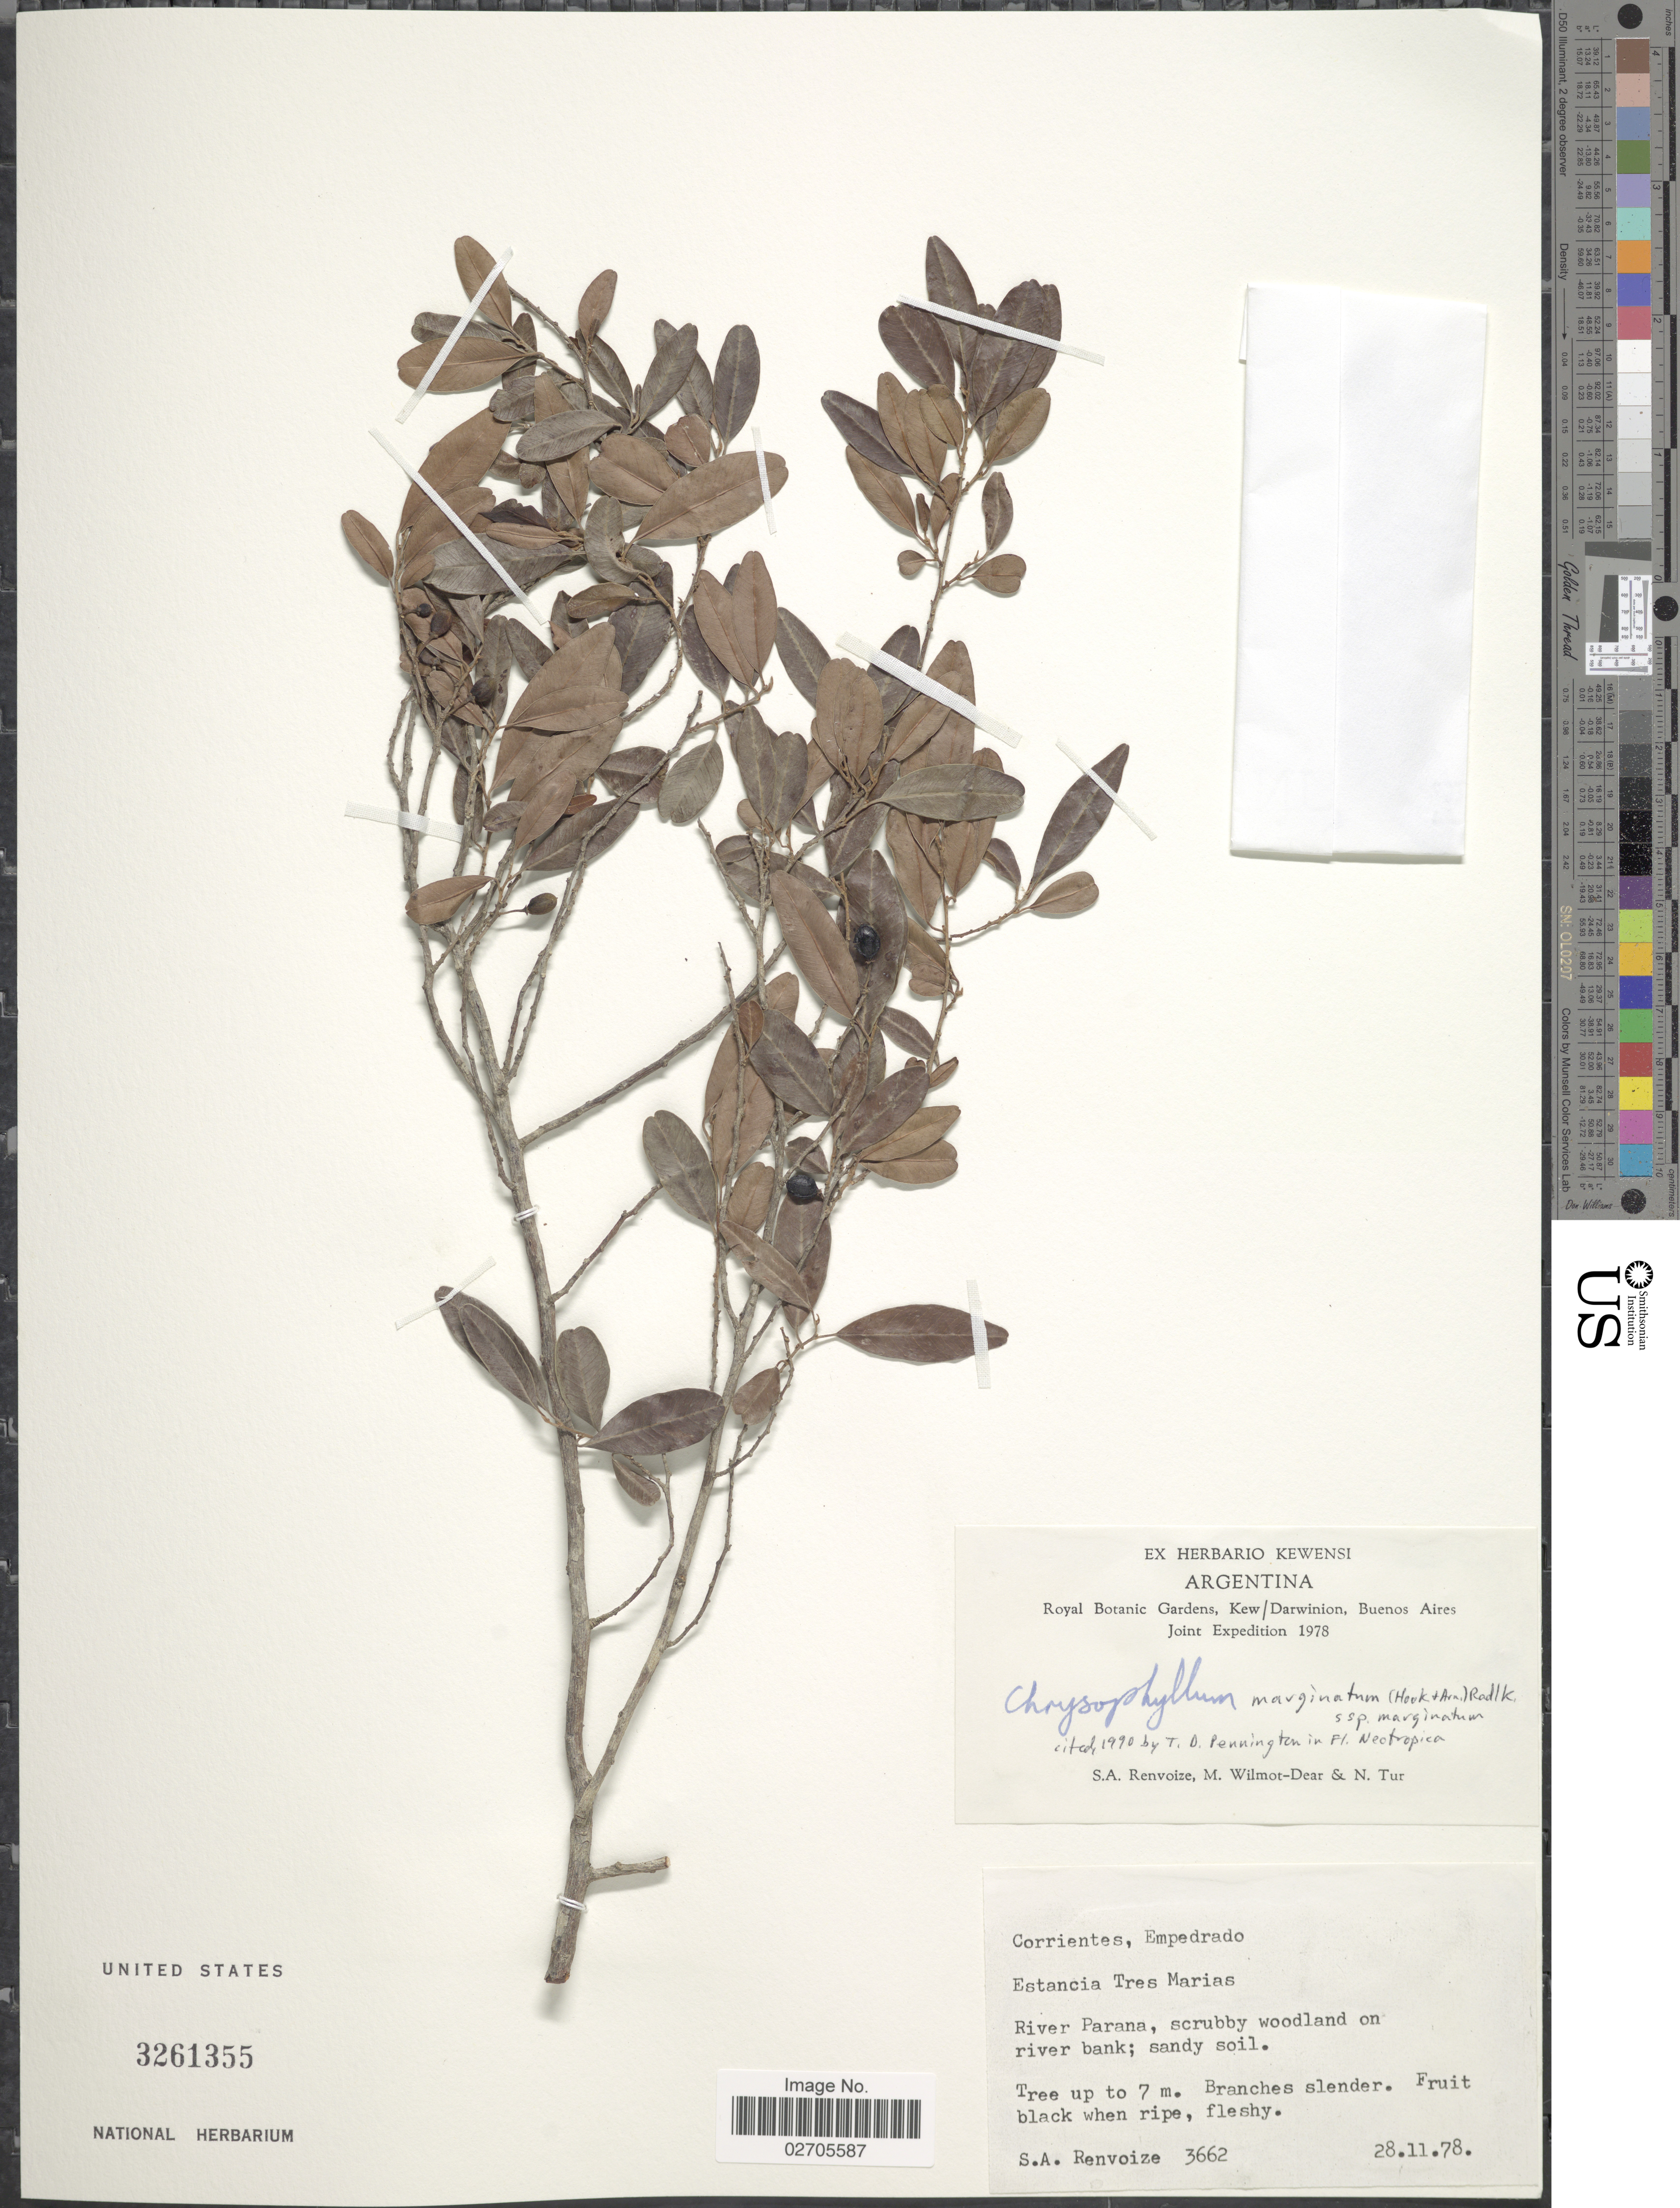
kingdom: Plantae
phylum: Tracheophyta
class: Magnoliopsida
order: Ericales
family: Sapotaceae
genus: Chrysophyllum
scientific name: Chrysophyllum marginatum subsp. marginatum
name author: (Hook. & Arn.) Radlk.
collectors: S. A. Renvoize, M. Wilmot-Dear & N. Tur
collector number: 3662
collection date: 1978-11-28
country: Argentina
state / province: Corrientes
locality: Empedrado, Estancia Tres Marias, River Parana, scrubby wooland on river bank; sandy soil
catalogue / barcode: US 3261355